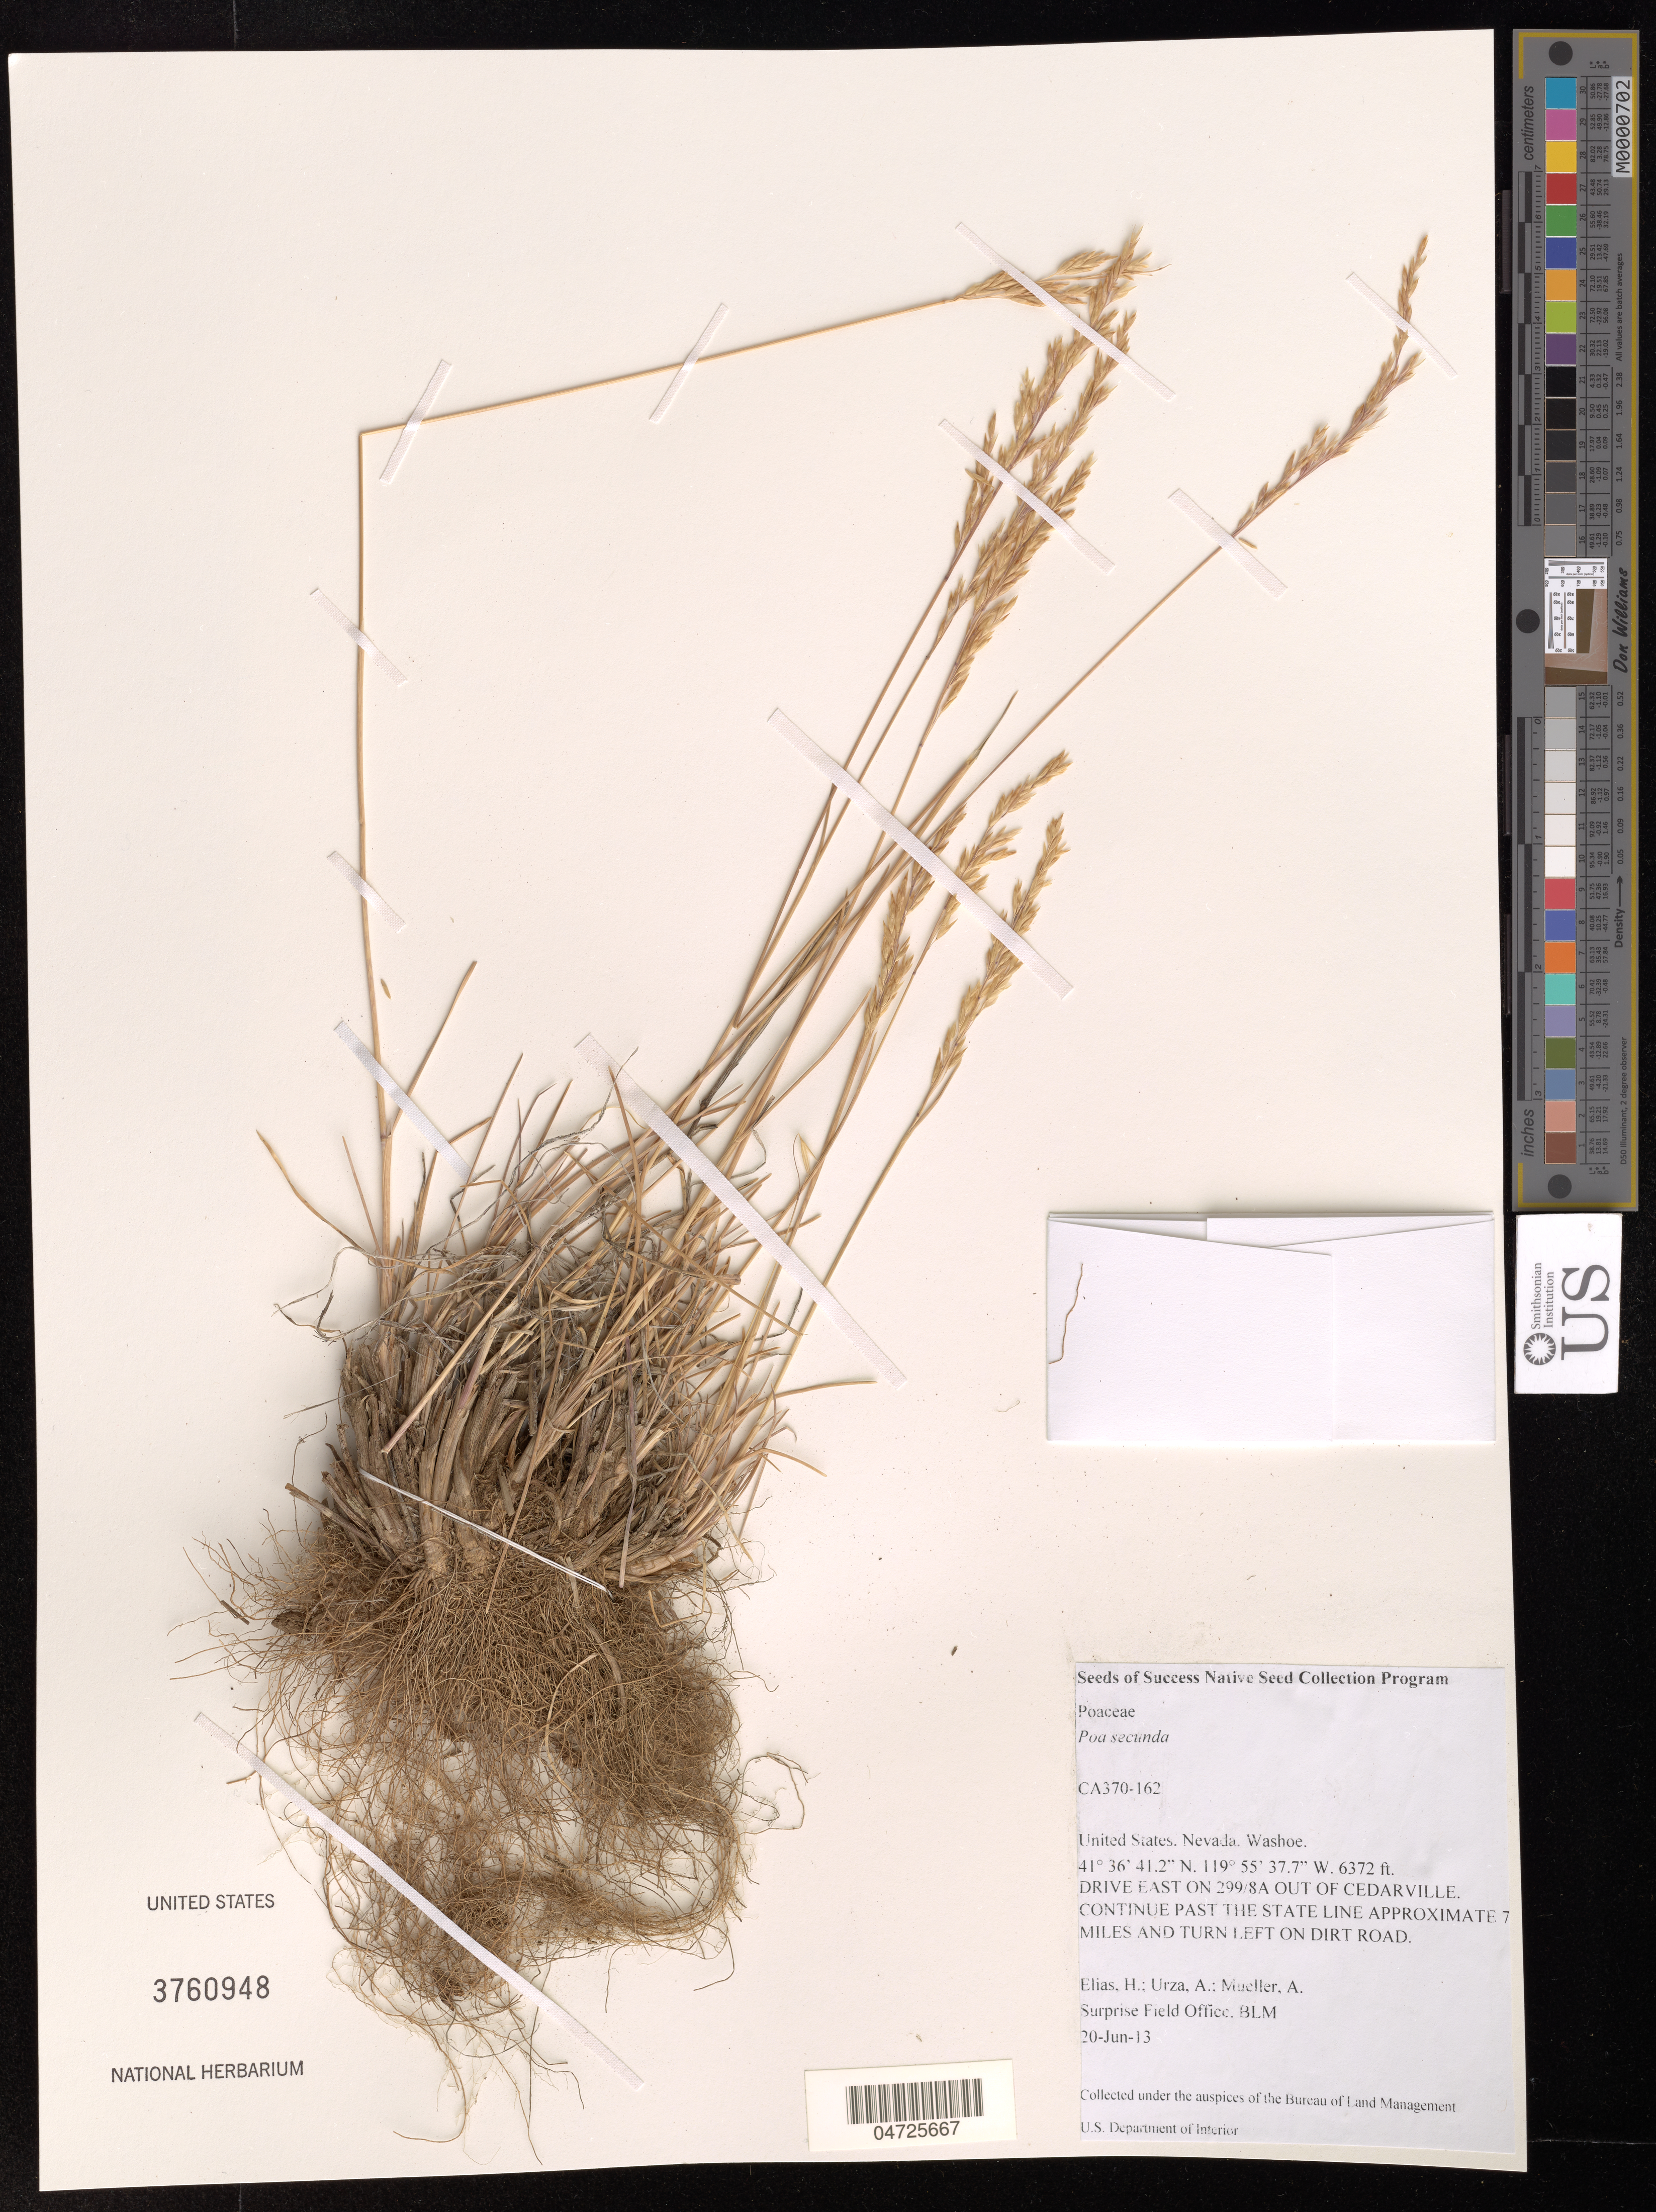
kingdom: Plantae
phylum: Tracheophyta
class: Liliopsida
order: Poales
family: Poaceae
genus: Poa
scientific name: Poa secunda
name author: J. Presl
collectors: H. Elias, A. Urza & A. Mueller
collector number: CA370-162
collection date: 2013-06-20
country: United States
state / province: Nevada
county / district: Washoe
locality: Washoe. Drive East on 299/8A out of Cedarville. Continue past the State Line approximate 7 miles and turn left on dirt road.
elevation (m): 1942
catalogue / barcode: US 3760948